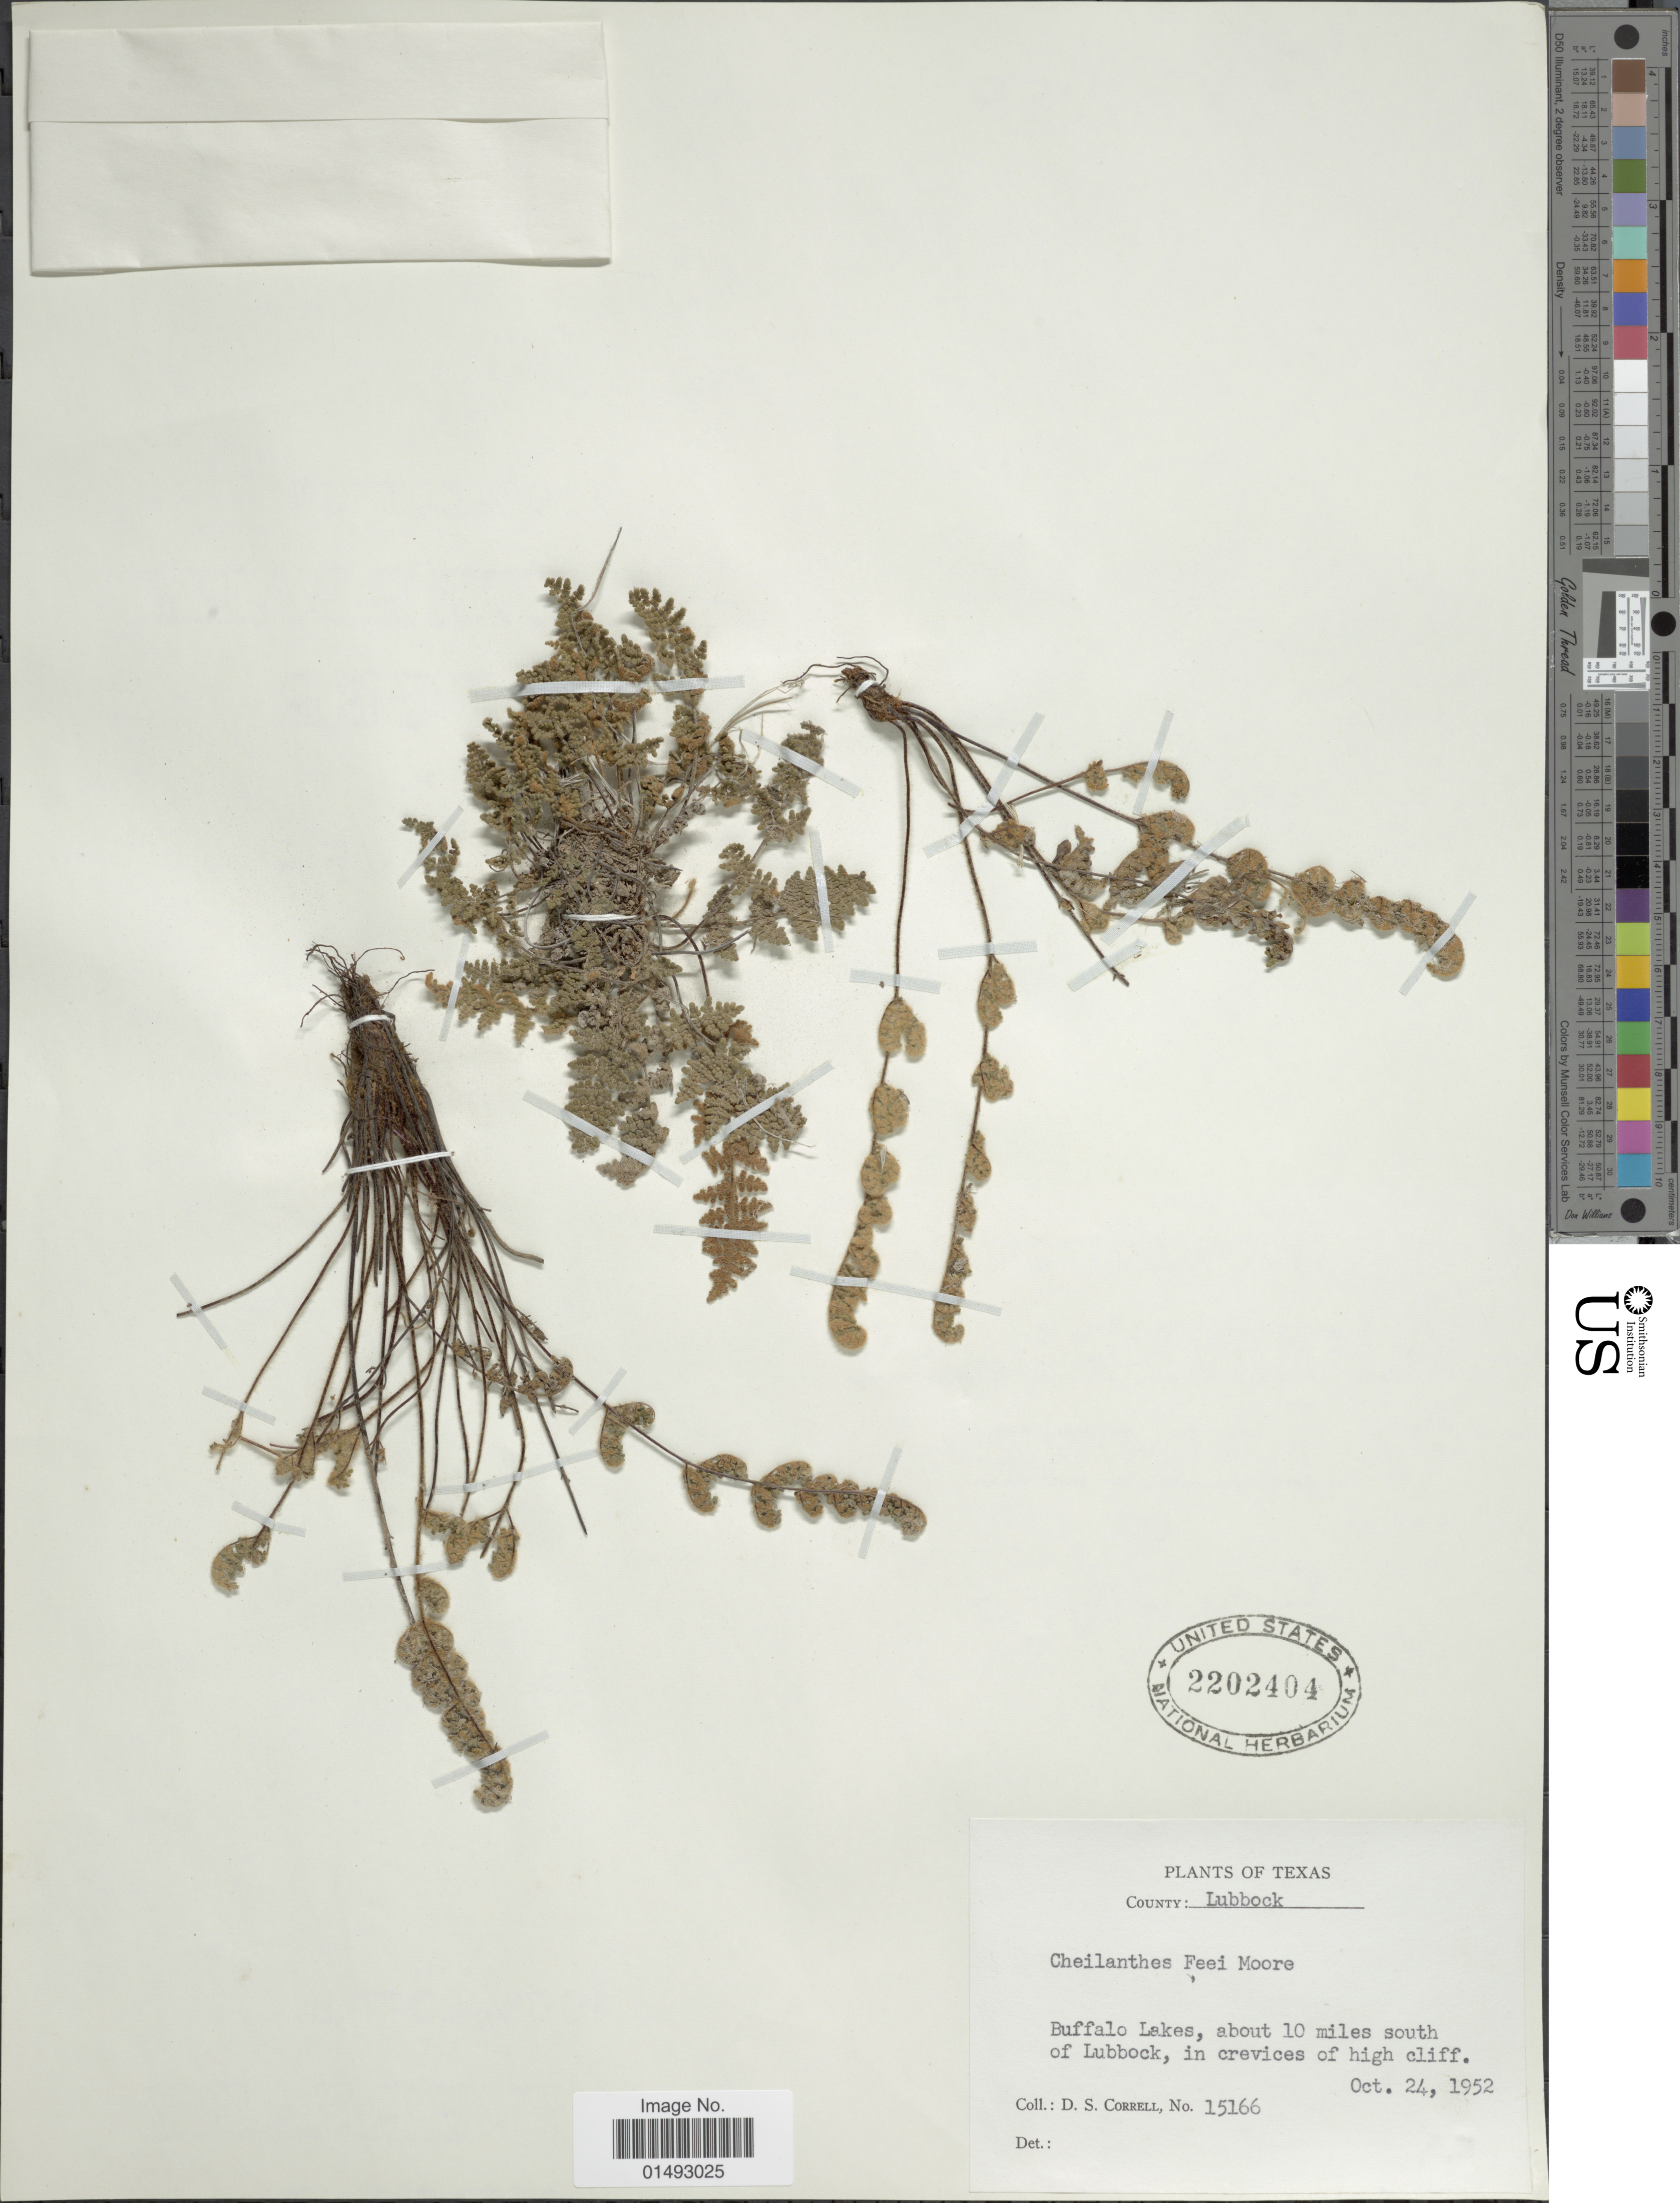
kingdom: Plantae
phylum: Tracheophyta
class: Polypodiopsida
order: Polypodiales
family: Pteridaceae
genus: Myriopteris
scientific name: Myriopteris gracilis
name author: Fée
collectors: D. S. Correll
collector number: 15166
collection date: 1952-10-24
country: United States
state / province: Texas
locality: County: Lubbock, Buffalo Lakes, about 10 miles south of Lubbock, in crevices of high cliff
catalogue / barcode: US 2202404